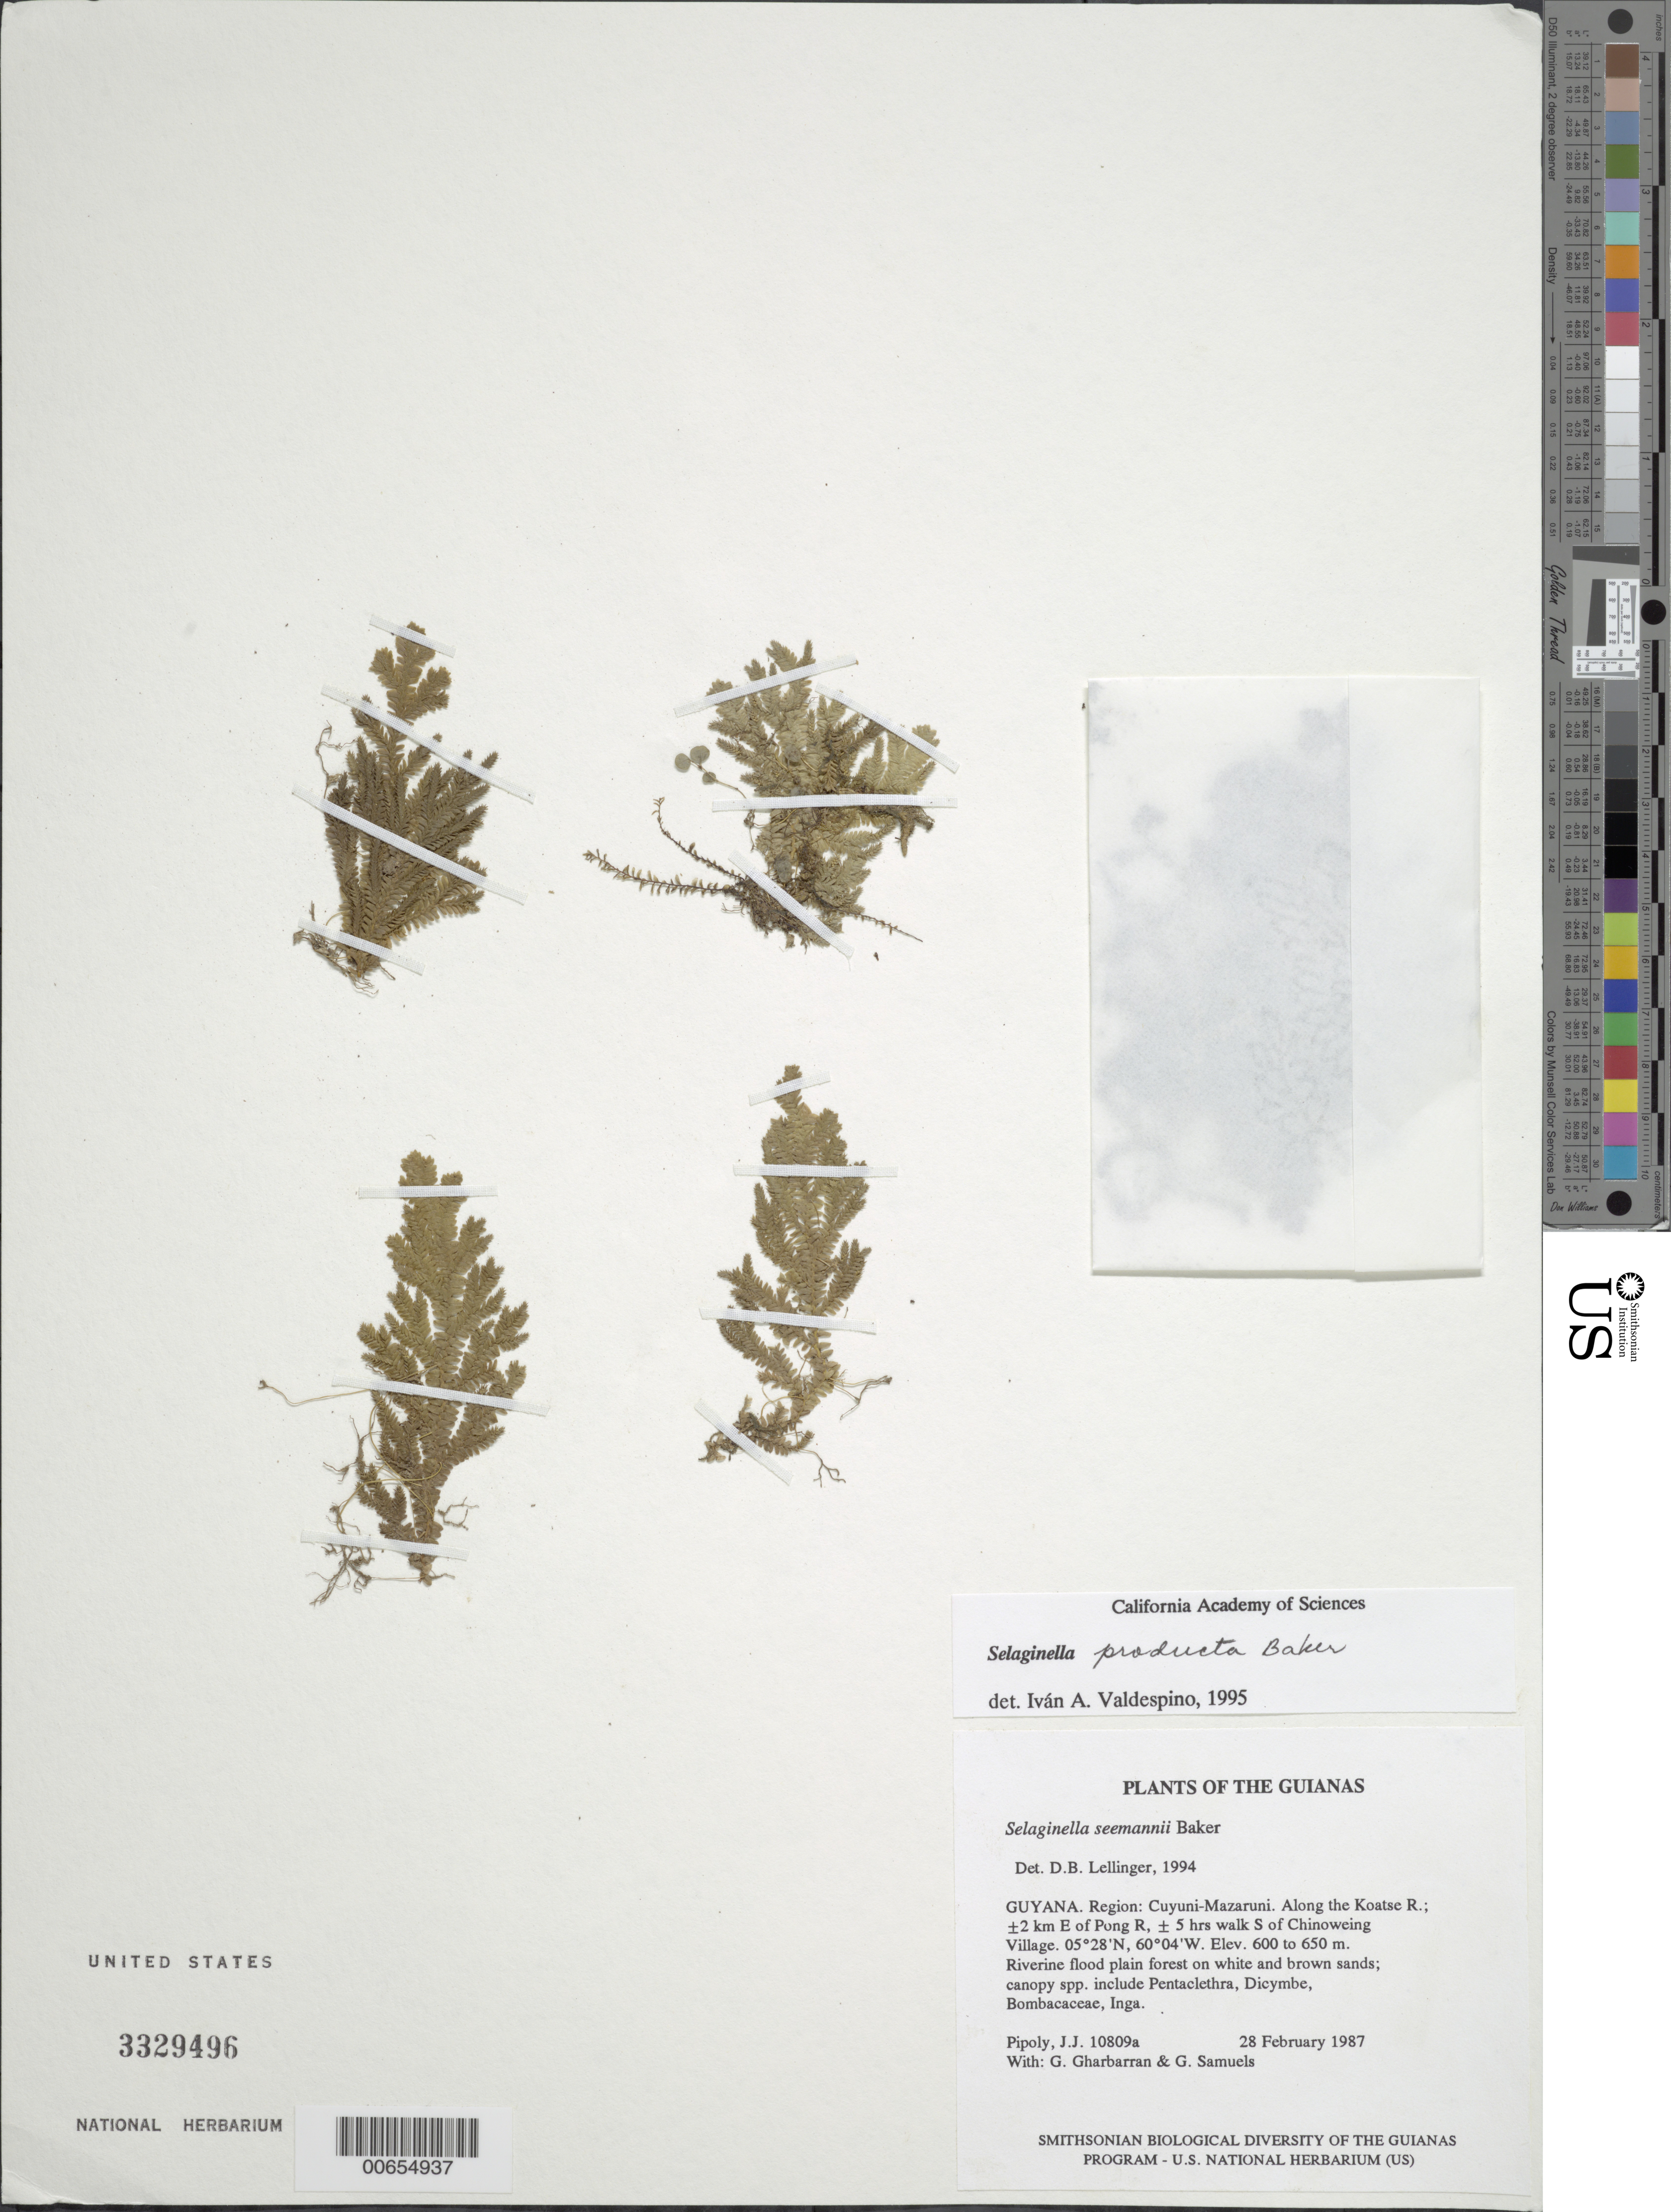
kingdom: Plantae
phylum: Tracheophyta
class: Lycopodiopsida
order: Selaginellales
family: Selaginellaceae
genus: Selaginella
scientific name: Selaginella producta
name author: Baker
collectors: J. J. Pipoly, G. Gharbarran & G. Samuels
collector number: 10809 a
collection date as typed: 28 February 1987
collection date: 1987-02-28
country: Guyana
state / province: Cuyuni-Mazaruni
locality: Along the Koatse R.; ±2 km E of Pong R, ± 5 hrs walk S of Chinoweing Village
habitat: Riverine flood plain forest on white and brown sands; canopy spp. include Pentaclethra, Dicymbe, Bombacaceae, Inga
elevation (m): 600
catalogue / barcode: US 3329496